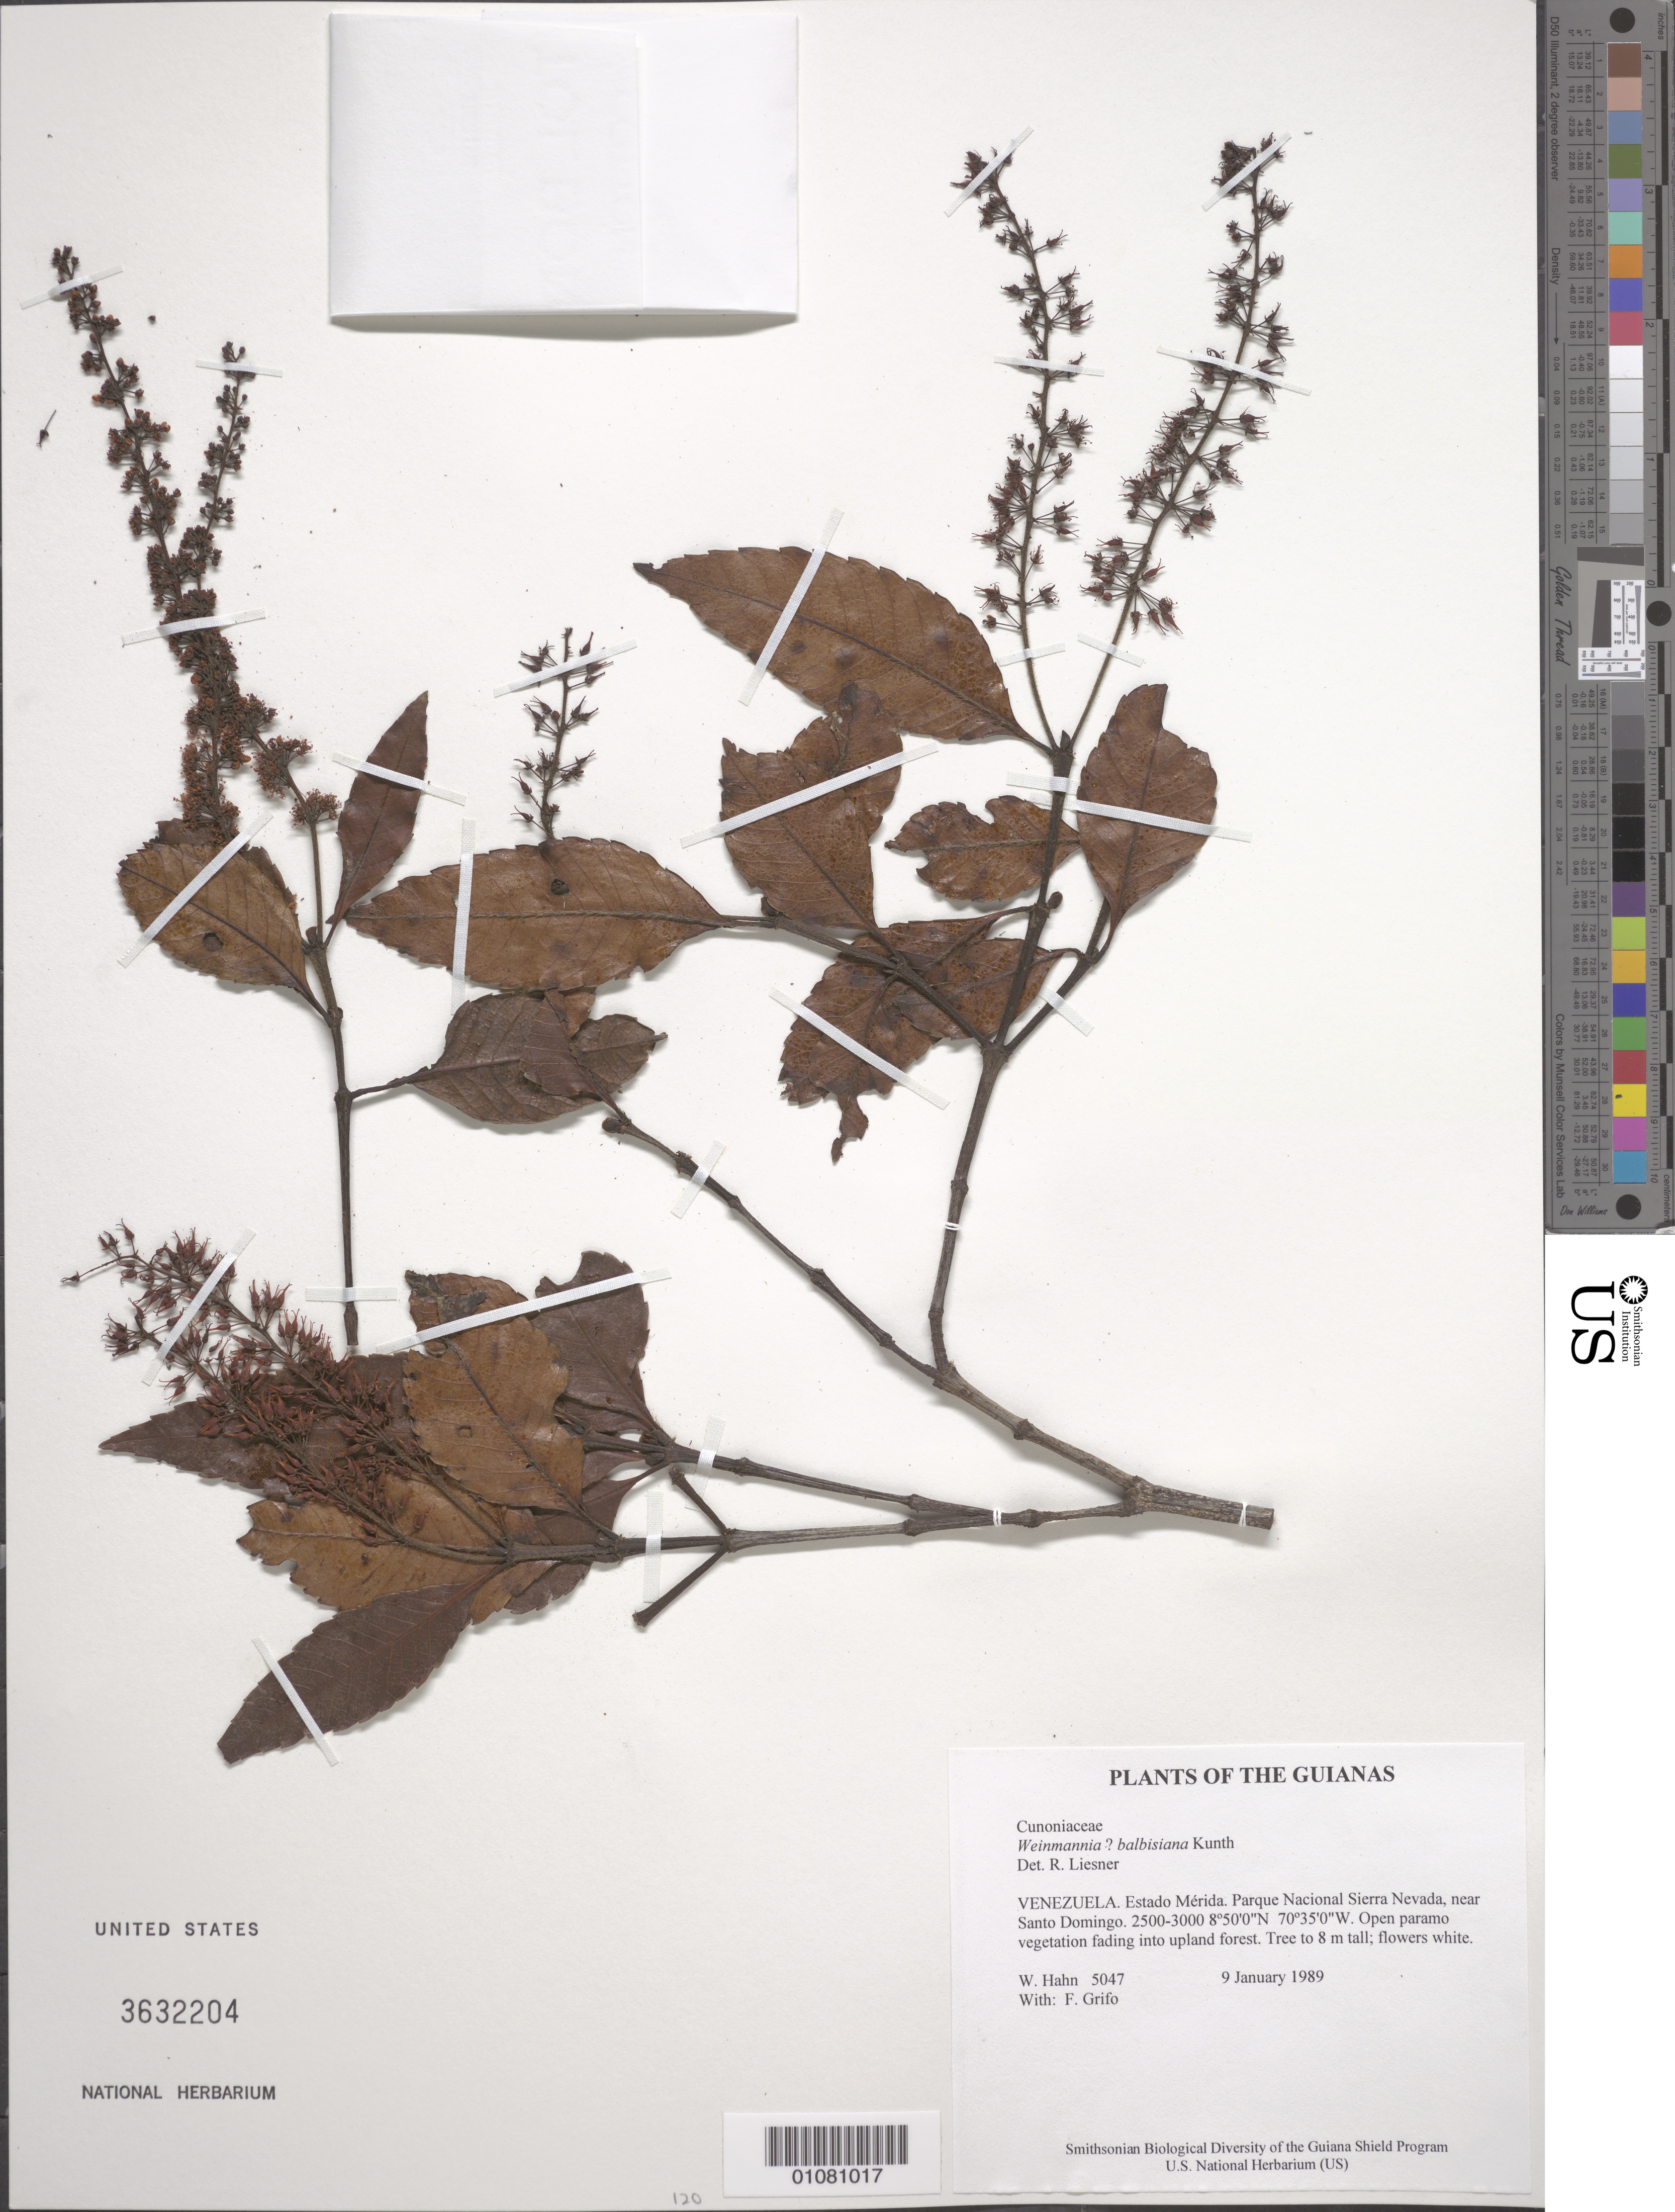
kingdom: Plantae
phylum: Tracheophyta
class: Magnoliopsida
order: Oxalidales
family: Cunoniaceae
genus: Weinmannia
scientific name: Weinmannia balbisiana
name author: Kunth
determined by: Liesner, R. L.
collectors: W. J. Hahn & F. Grifo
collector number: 5047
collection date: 1989-01-09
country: Venezuela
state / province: Mérida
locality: Parque Nacional Sierra Nevada, near Santo Domingo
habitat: Open paramo vegetation fading into upland forest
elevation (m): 2500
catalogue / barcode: US 3632204